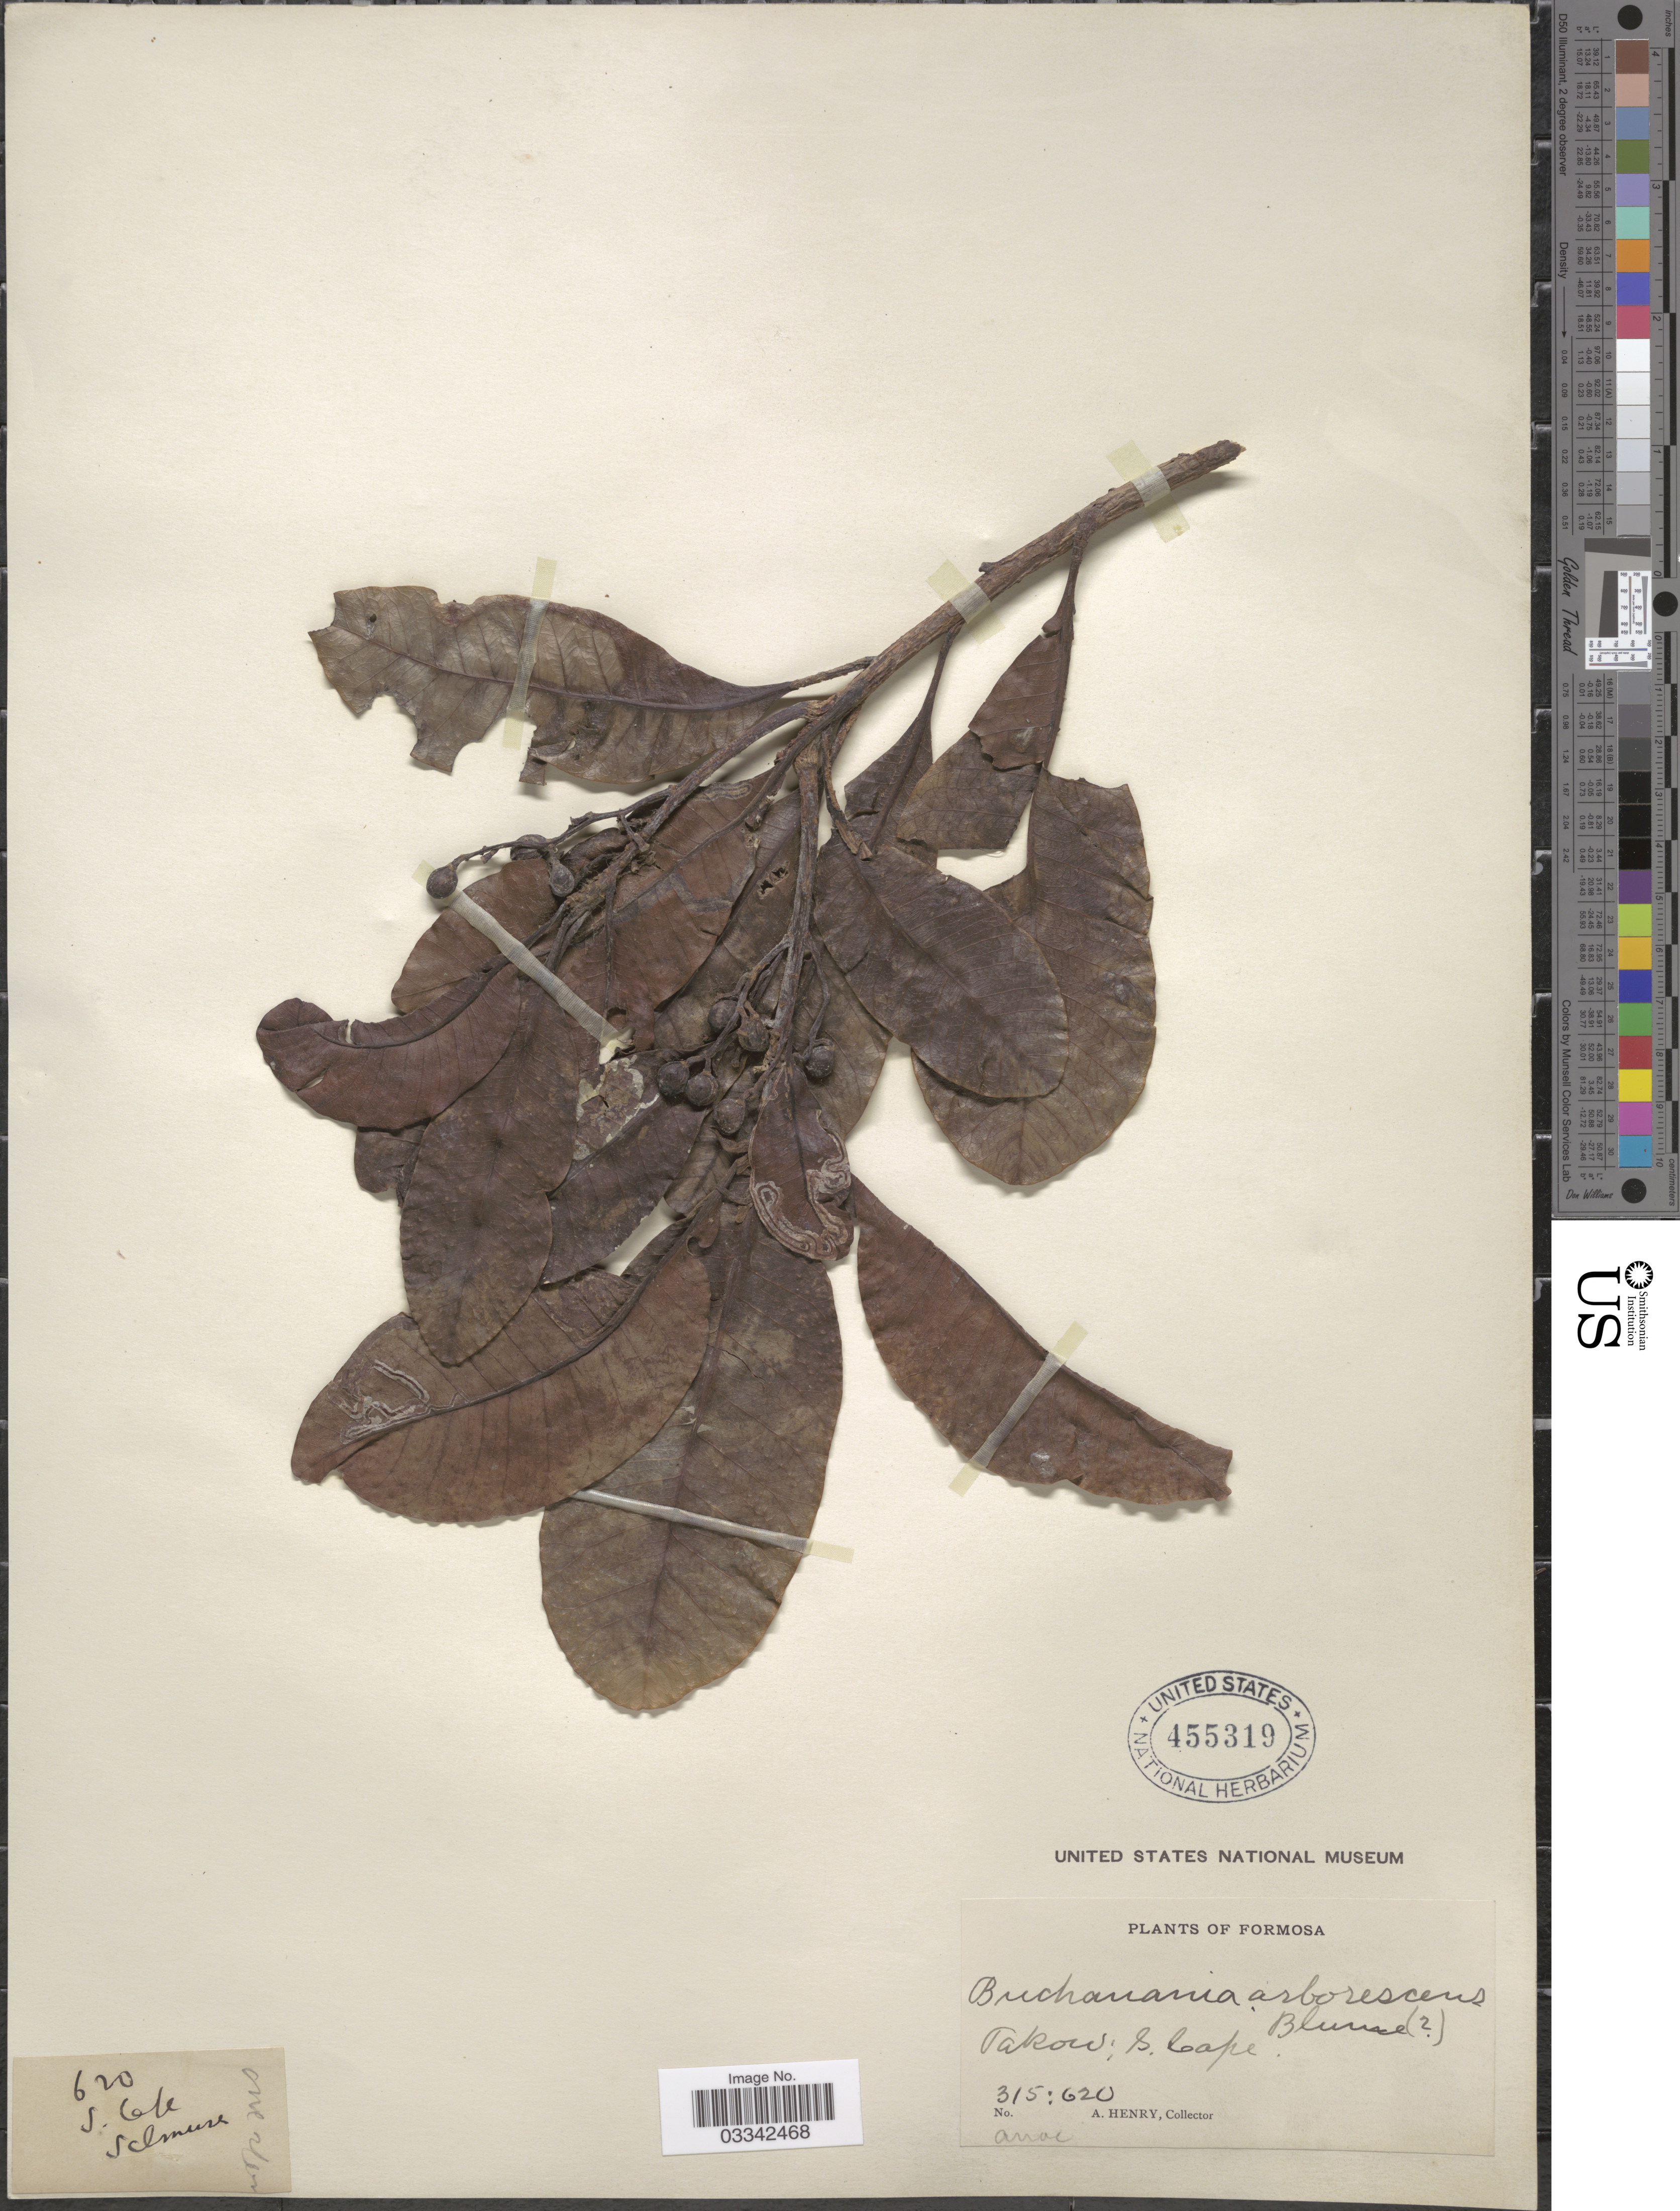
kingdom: Plantae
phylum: Tracheophyta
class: Magnoliopsida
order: Sapindales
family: Anacardiaceae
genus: Buchanania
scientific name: Buchanania arborescens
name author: (Blume) Blume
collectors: A. Henry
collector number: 315/620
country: Taiwan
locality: Formosa. Takow: S. Cape.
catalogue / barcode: US 455319